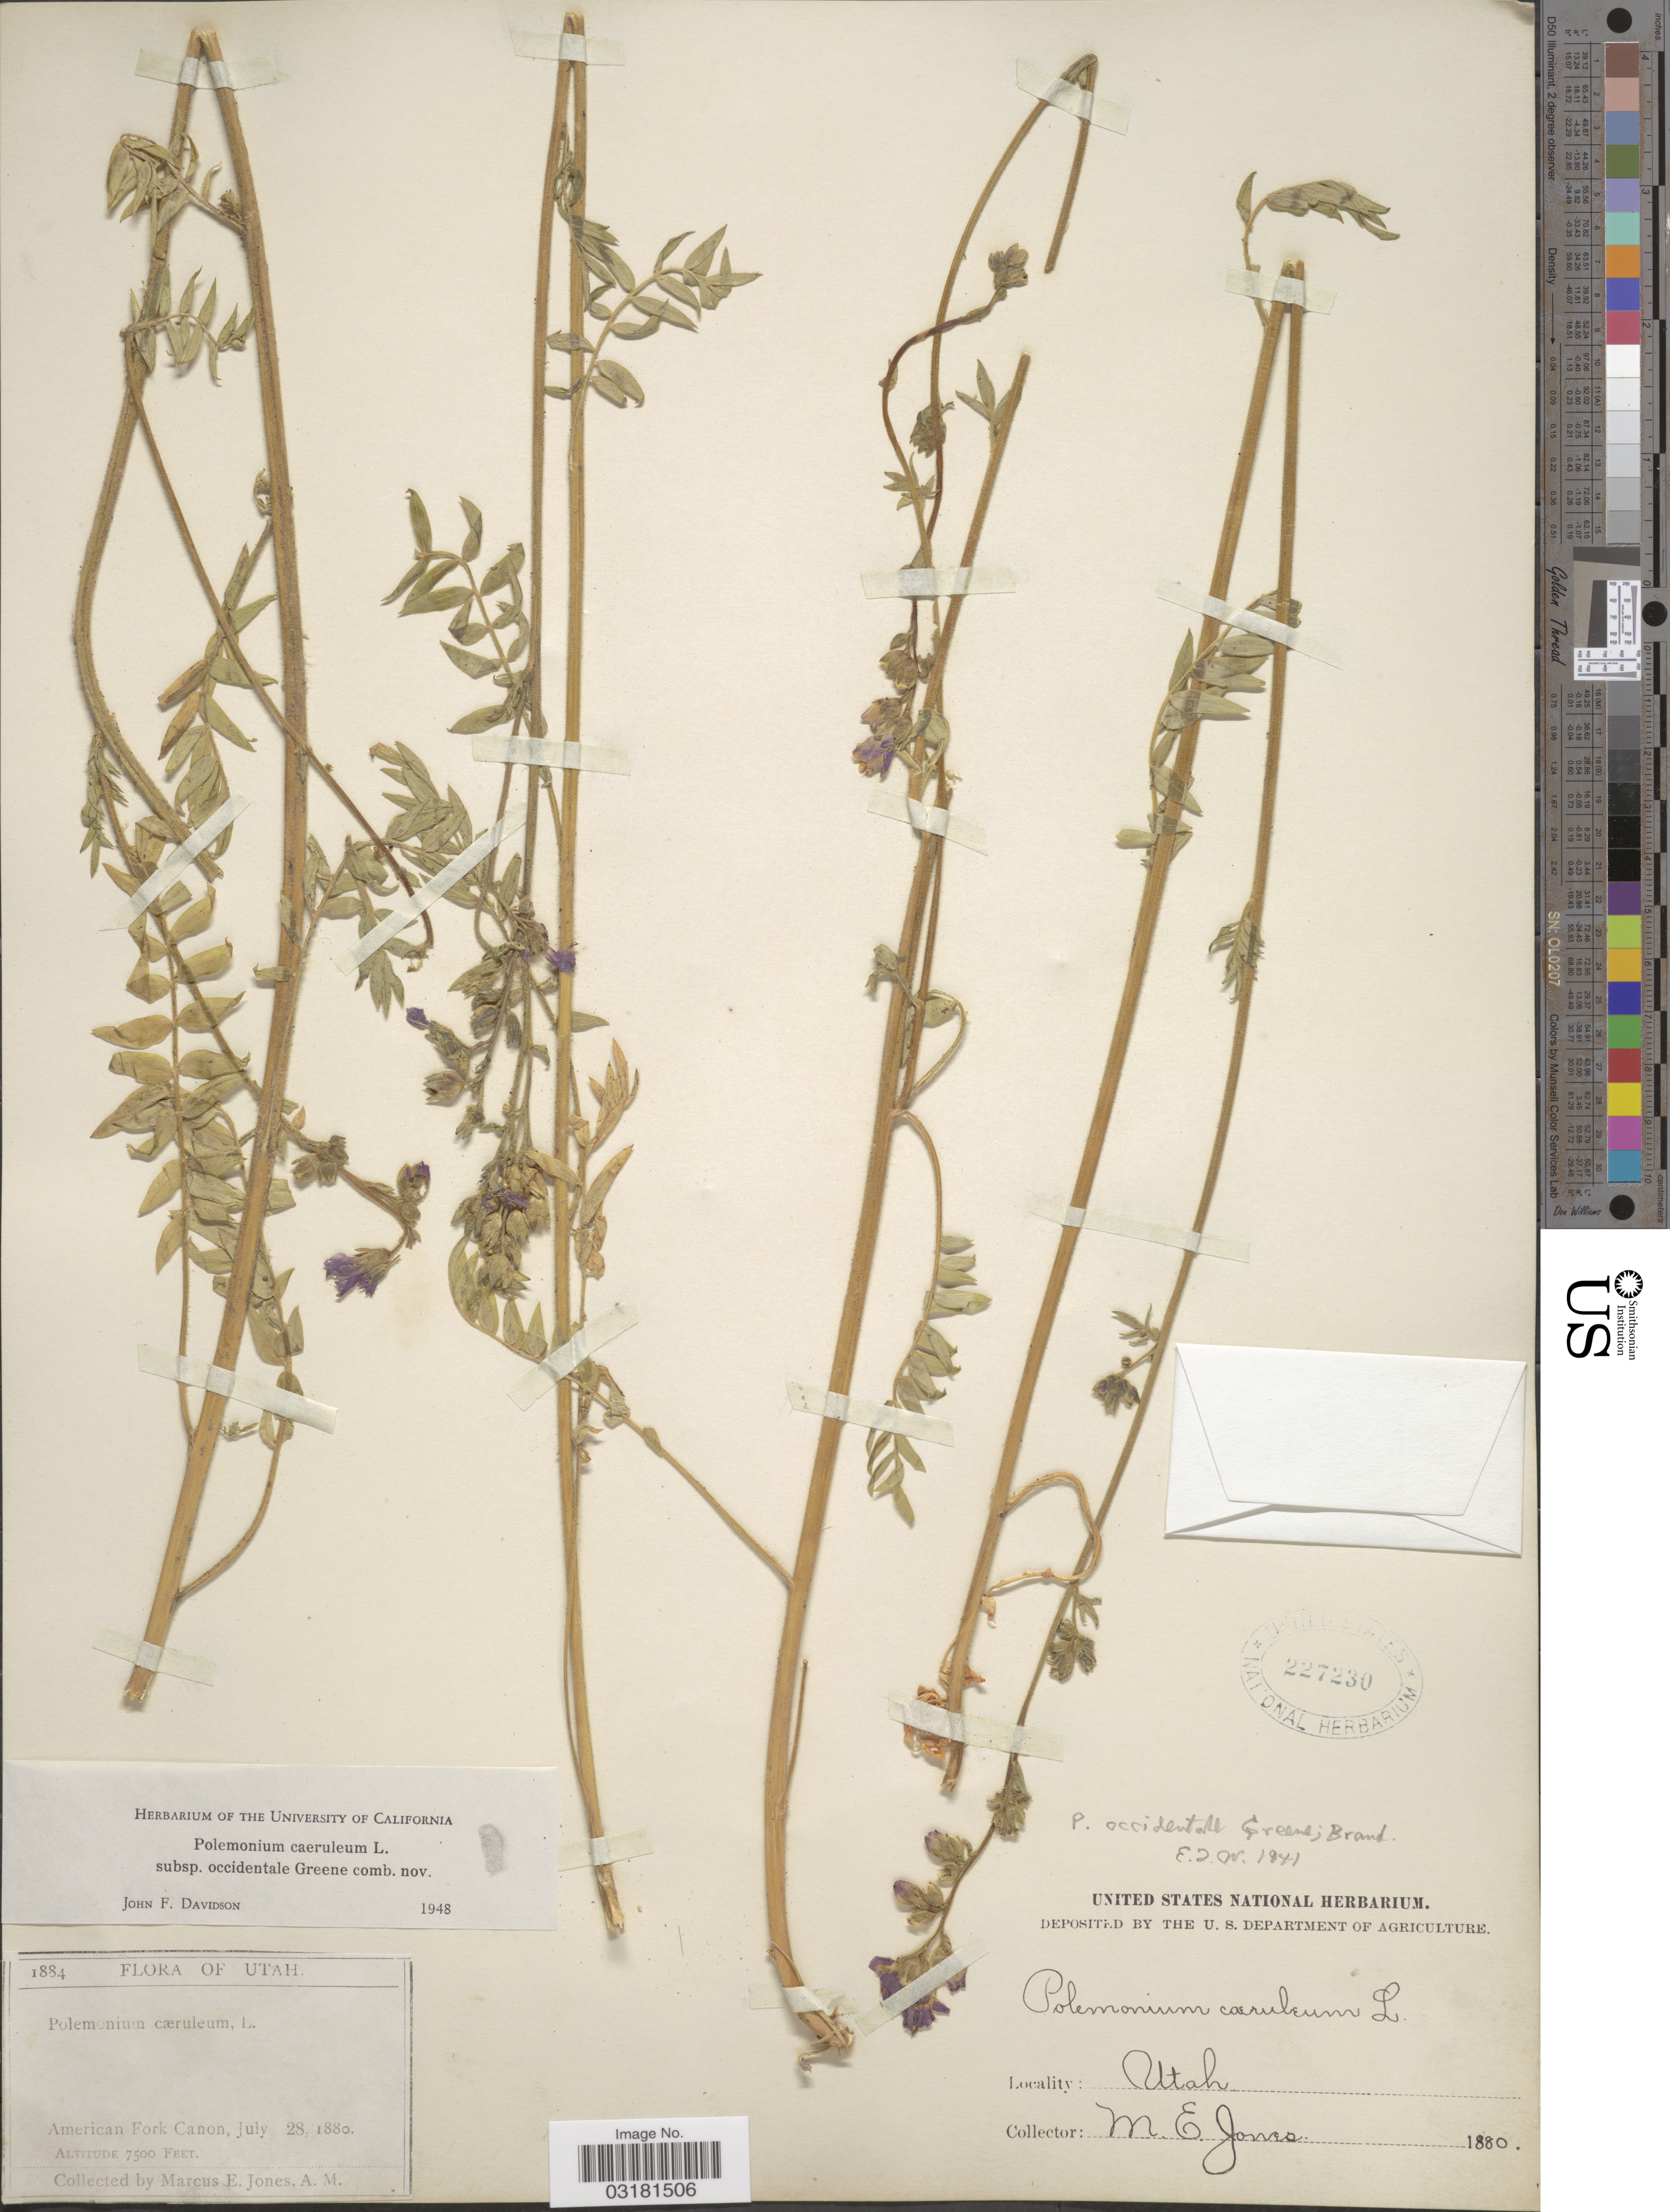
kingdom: Plantae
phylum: Tracheophyta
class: Magnoliopsida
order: Ericales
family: Polemoniaceae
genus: Polemonium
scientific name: Polemonium occidentale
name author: Greene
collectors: M. E. Jones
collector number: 1884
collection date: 1880-07-28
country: United States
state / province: Utah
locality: American Fork Canon.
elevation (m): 2286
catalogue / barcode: US 227230